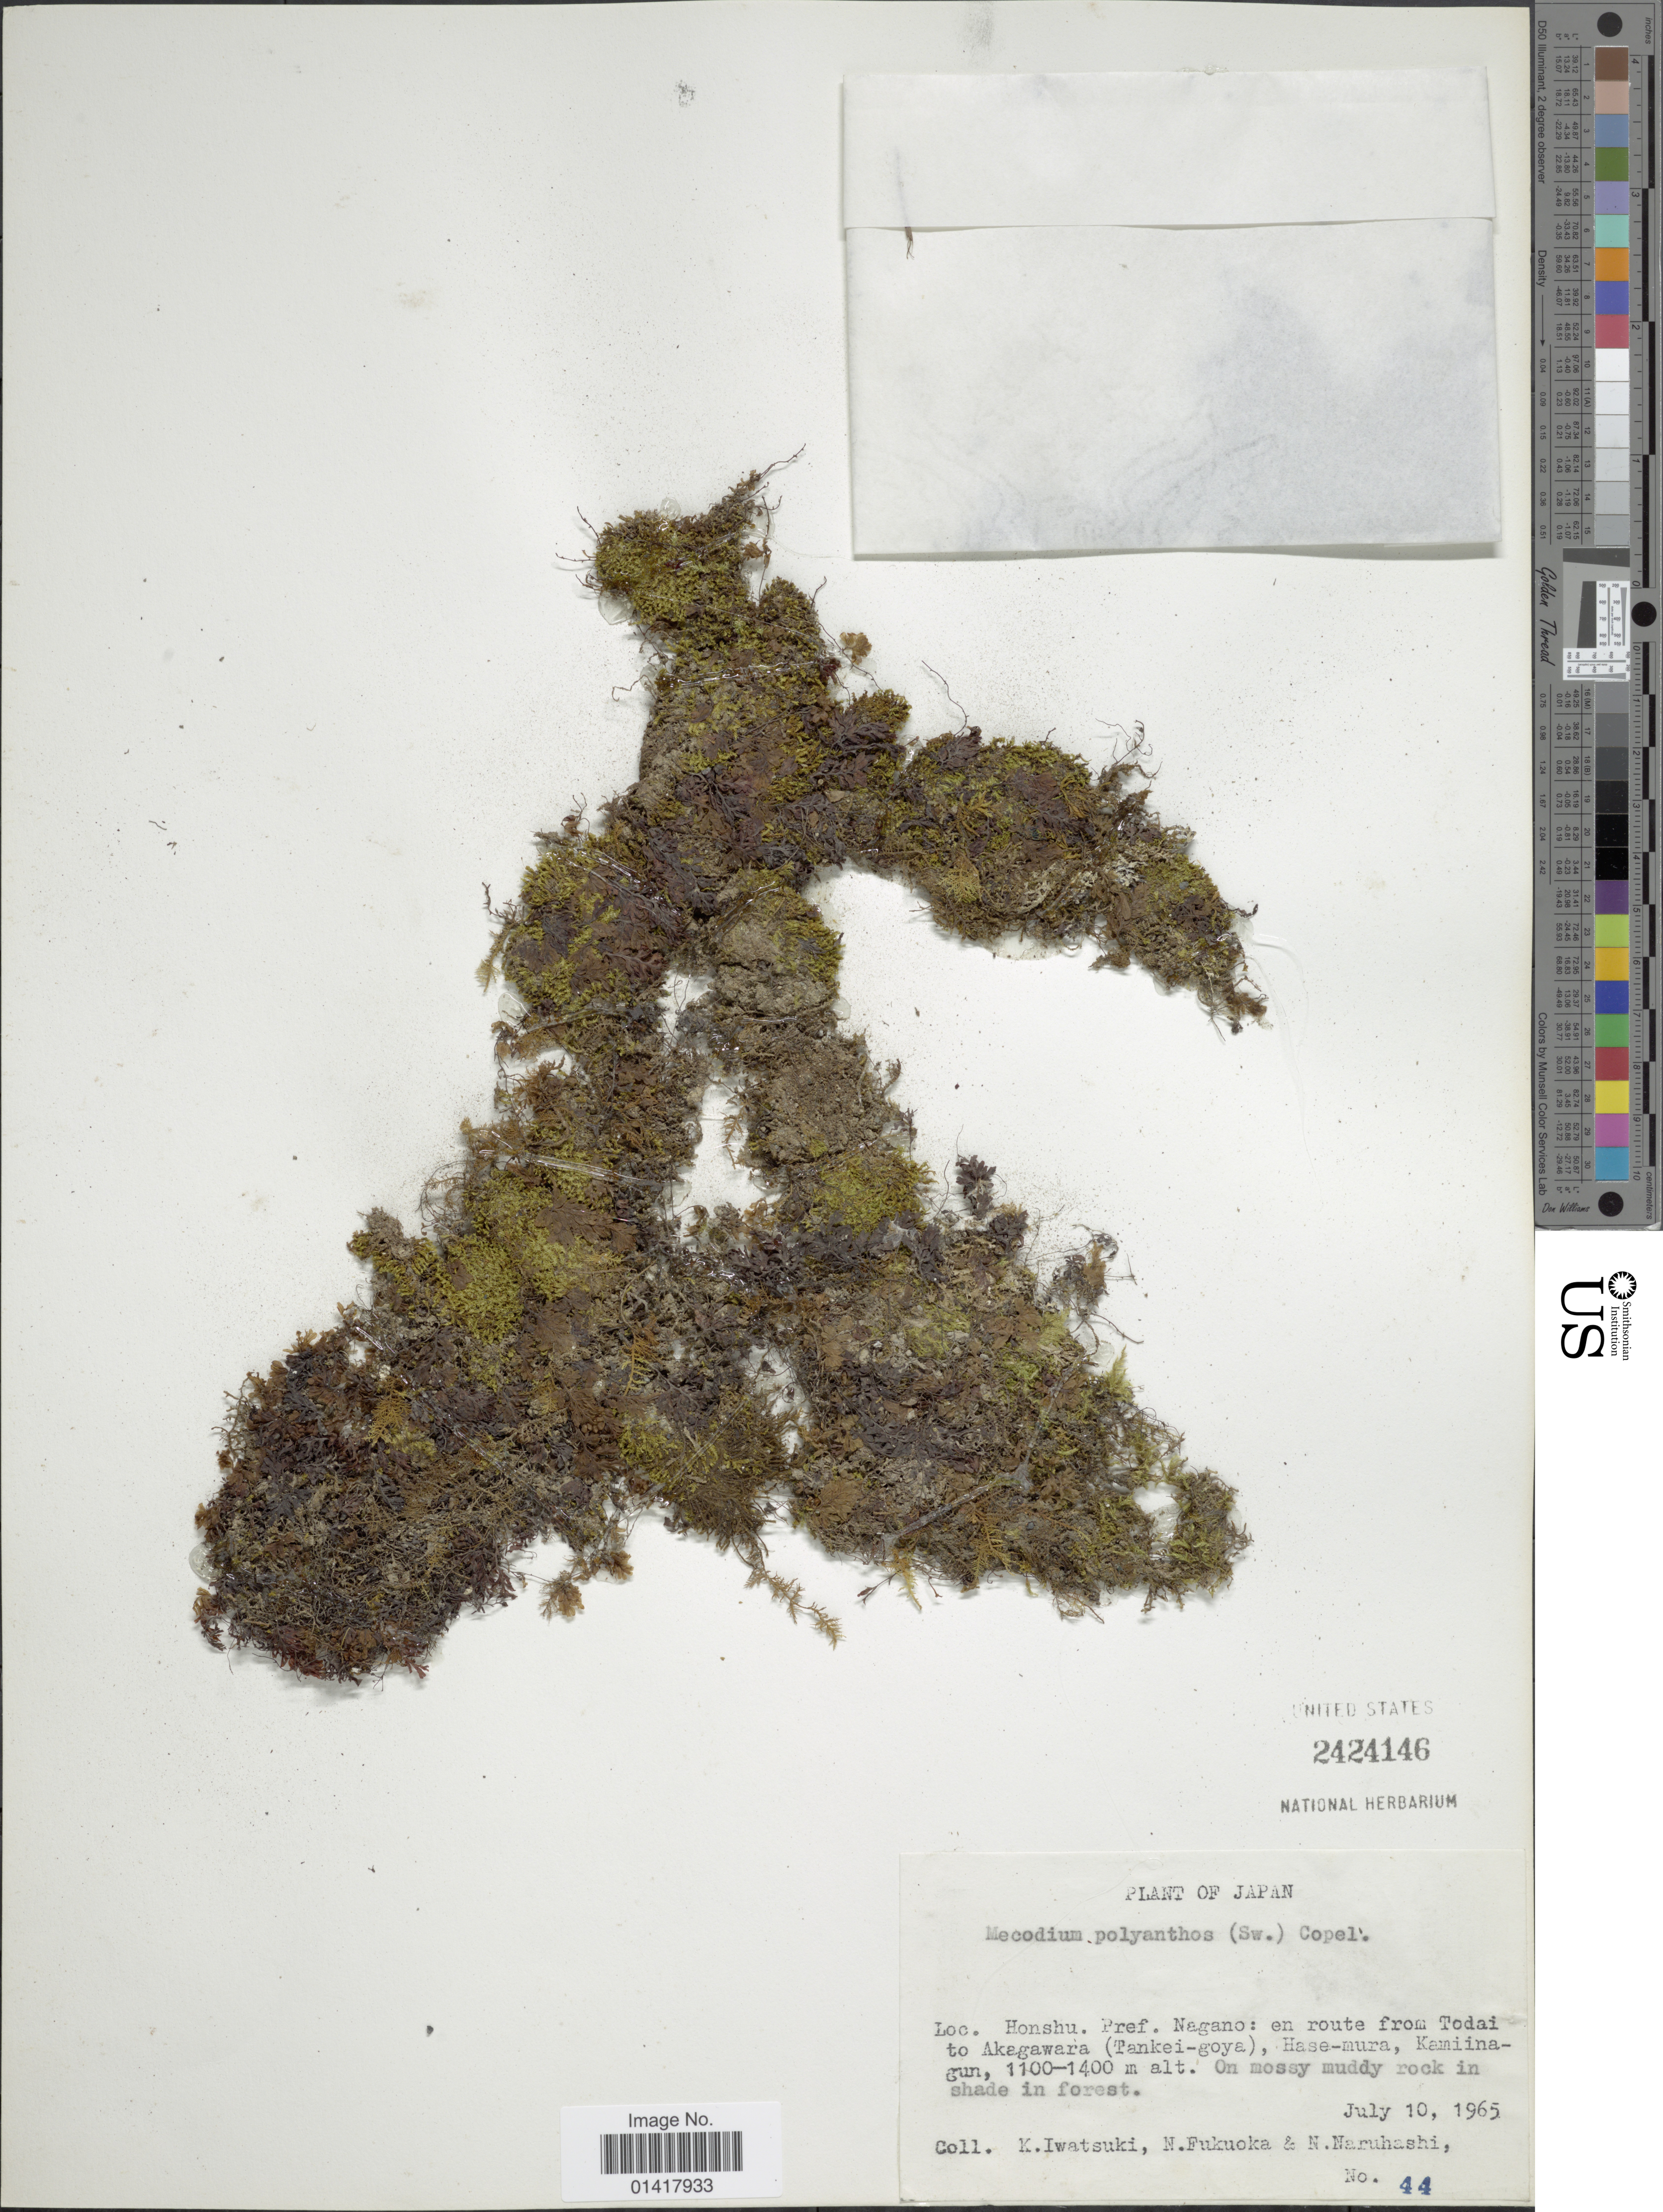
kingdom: Plantae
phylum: Tracheophyta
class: Polypodiopsida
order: Hymenophyllales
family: Hymenophyllaceae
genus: Hymenophyllum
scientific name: Hymenophyllum polyanthos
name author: (Sw.) Sw.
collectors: K. Iwatsuki, N. Fukuoka & N. Naruhashi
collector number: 44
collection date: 1965-07-10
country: Japan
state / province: Nagano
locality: Honshu. Pref. Nagano: en route from Todai to Akagawara (Tankei-goya), Hase-mura, Kamiinagun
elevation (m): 1100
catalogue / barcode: US 2424146